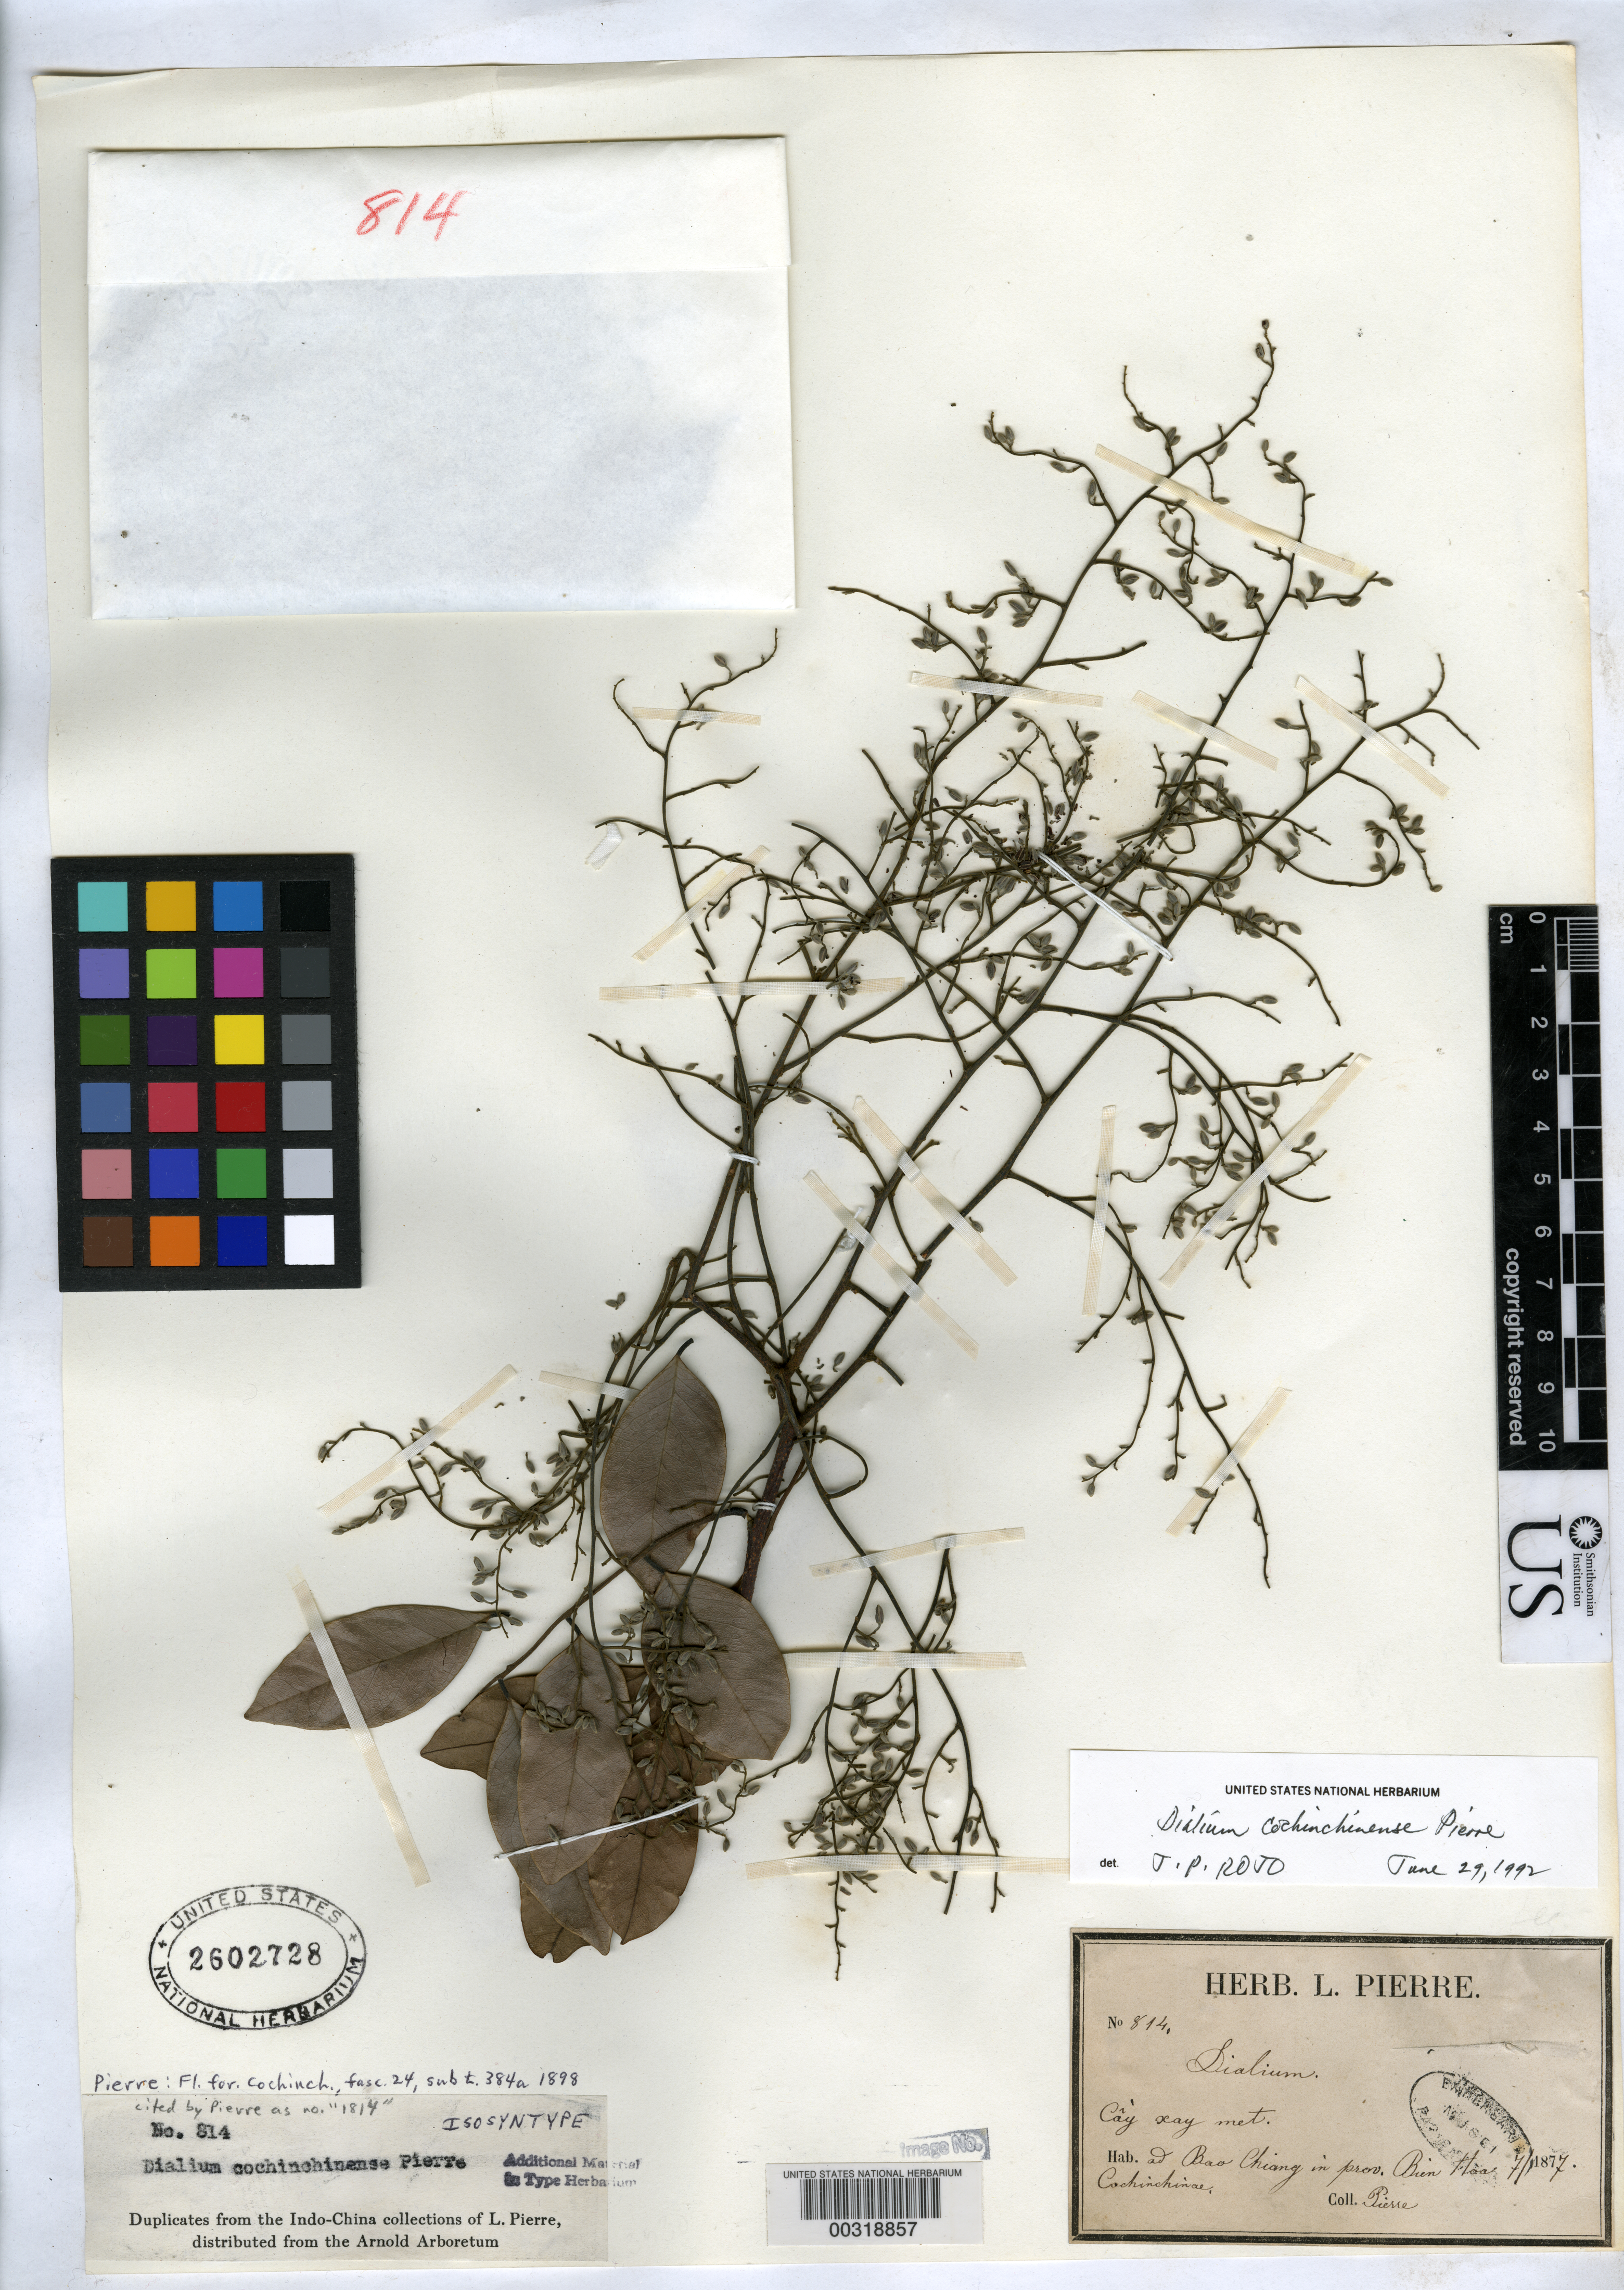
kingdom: Plantae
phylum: Tracheophyta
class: Magnoliopsida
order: Fabales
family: Fabaceae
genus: Dialium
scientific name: Dialium cochinchinense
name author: Pierre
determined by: Rojo, Justo P., (L), Nationaal Herbarium Nederland, Leiden University branch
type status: Isosyntype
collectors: J. Pierre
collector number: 814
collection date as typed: Jul 1877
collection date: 1877-07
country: Vietnam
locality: Ad Bao Chiang in prov. Bien Hoa, Cochinchinae.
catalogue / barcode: US 2602728